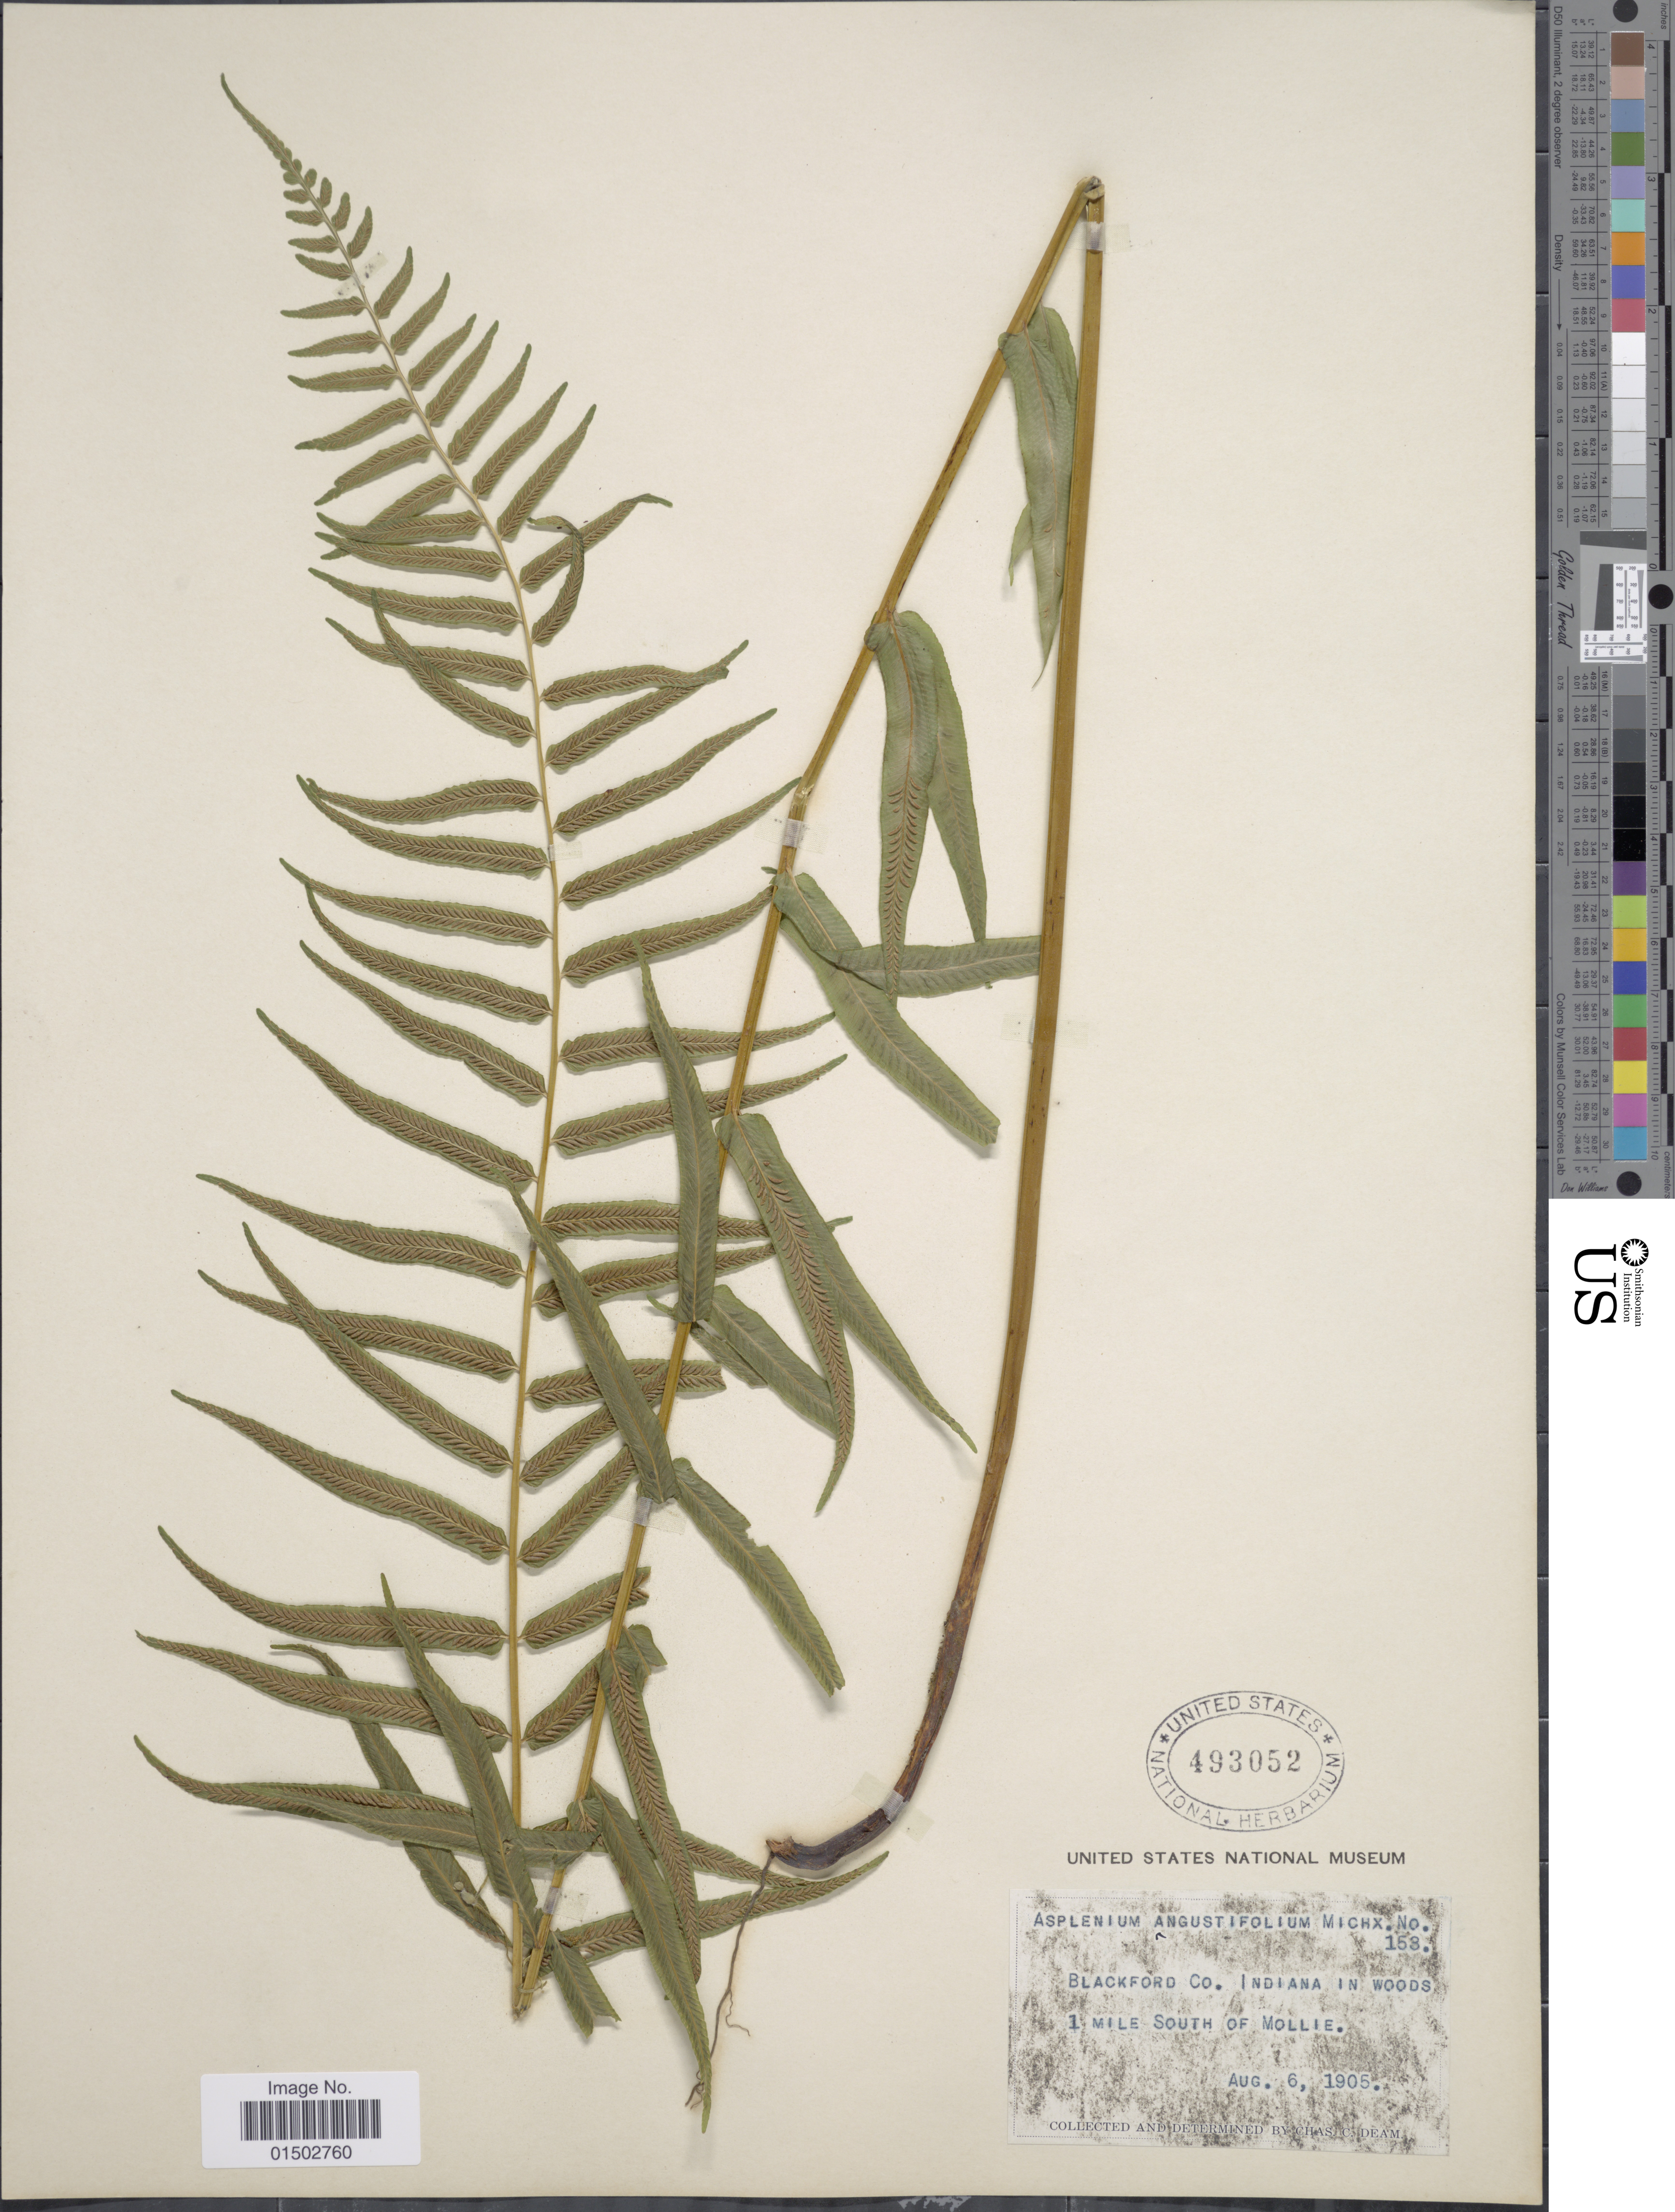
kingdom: Plantae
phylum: Tracheophyta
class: Polypodiopsida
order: Polypodiales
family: Diplaziopsidaceae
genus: Homalosorus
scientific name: Homalosorus pycnocarpos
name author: (Spreng.) Pic. Serm.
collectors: C. C. Deam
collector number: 158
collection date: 1905-08-06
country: United States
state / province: Indiana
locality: Blackford Co., 1 mile south of Mollie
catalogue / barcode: US 493052